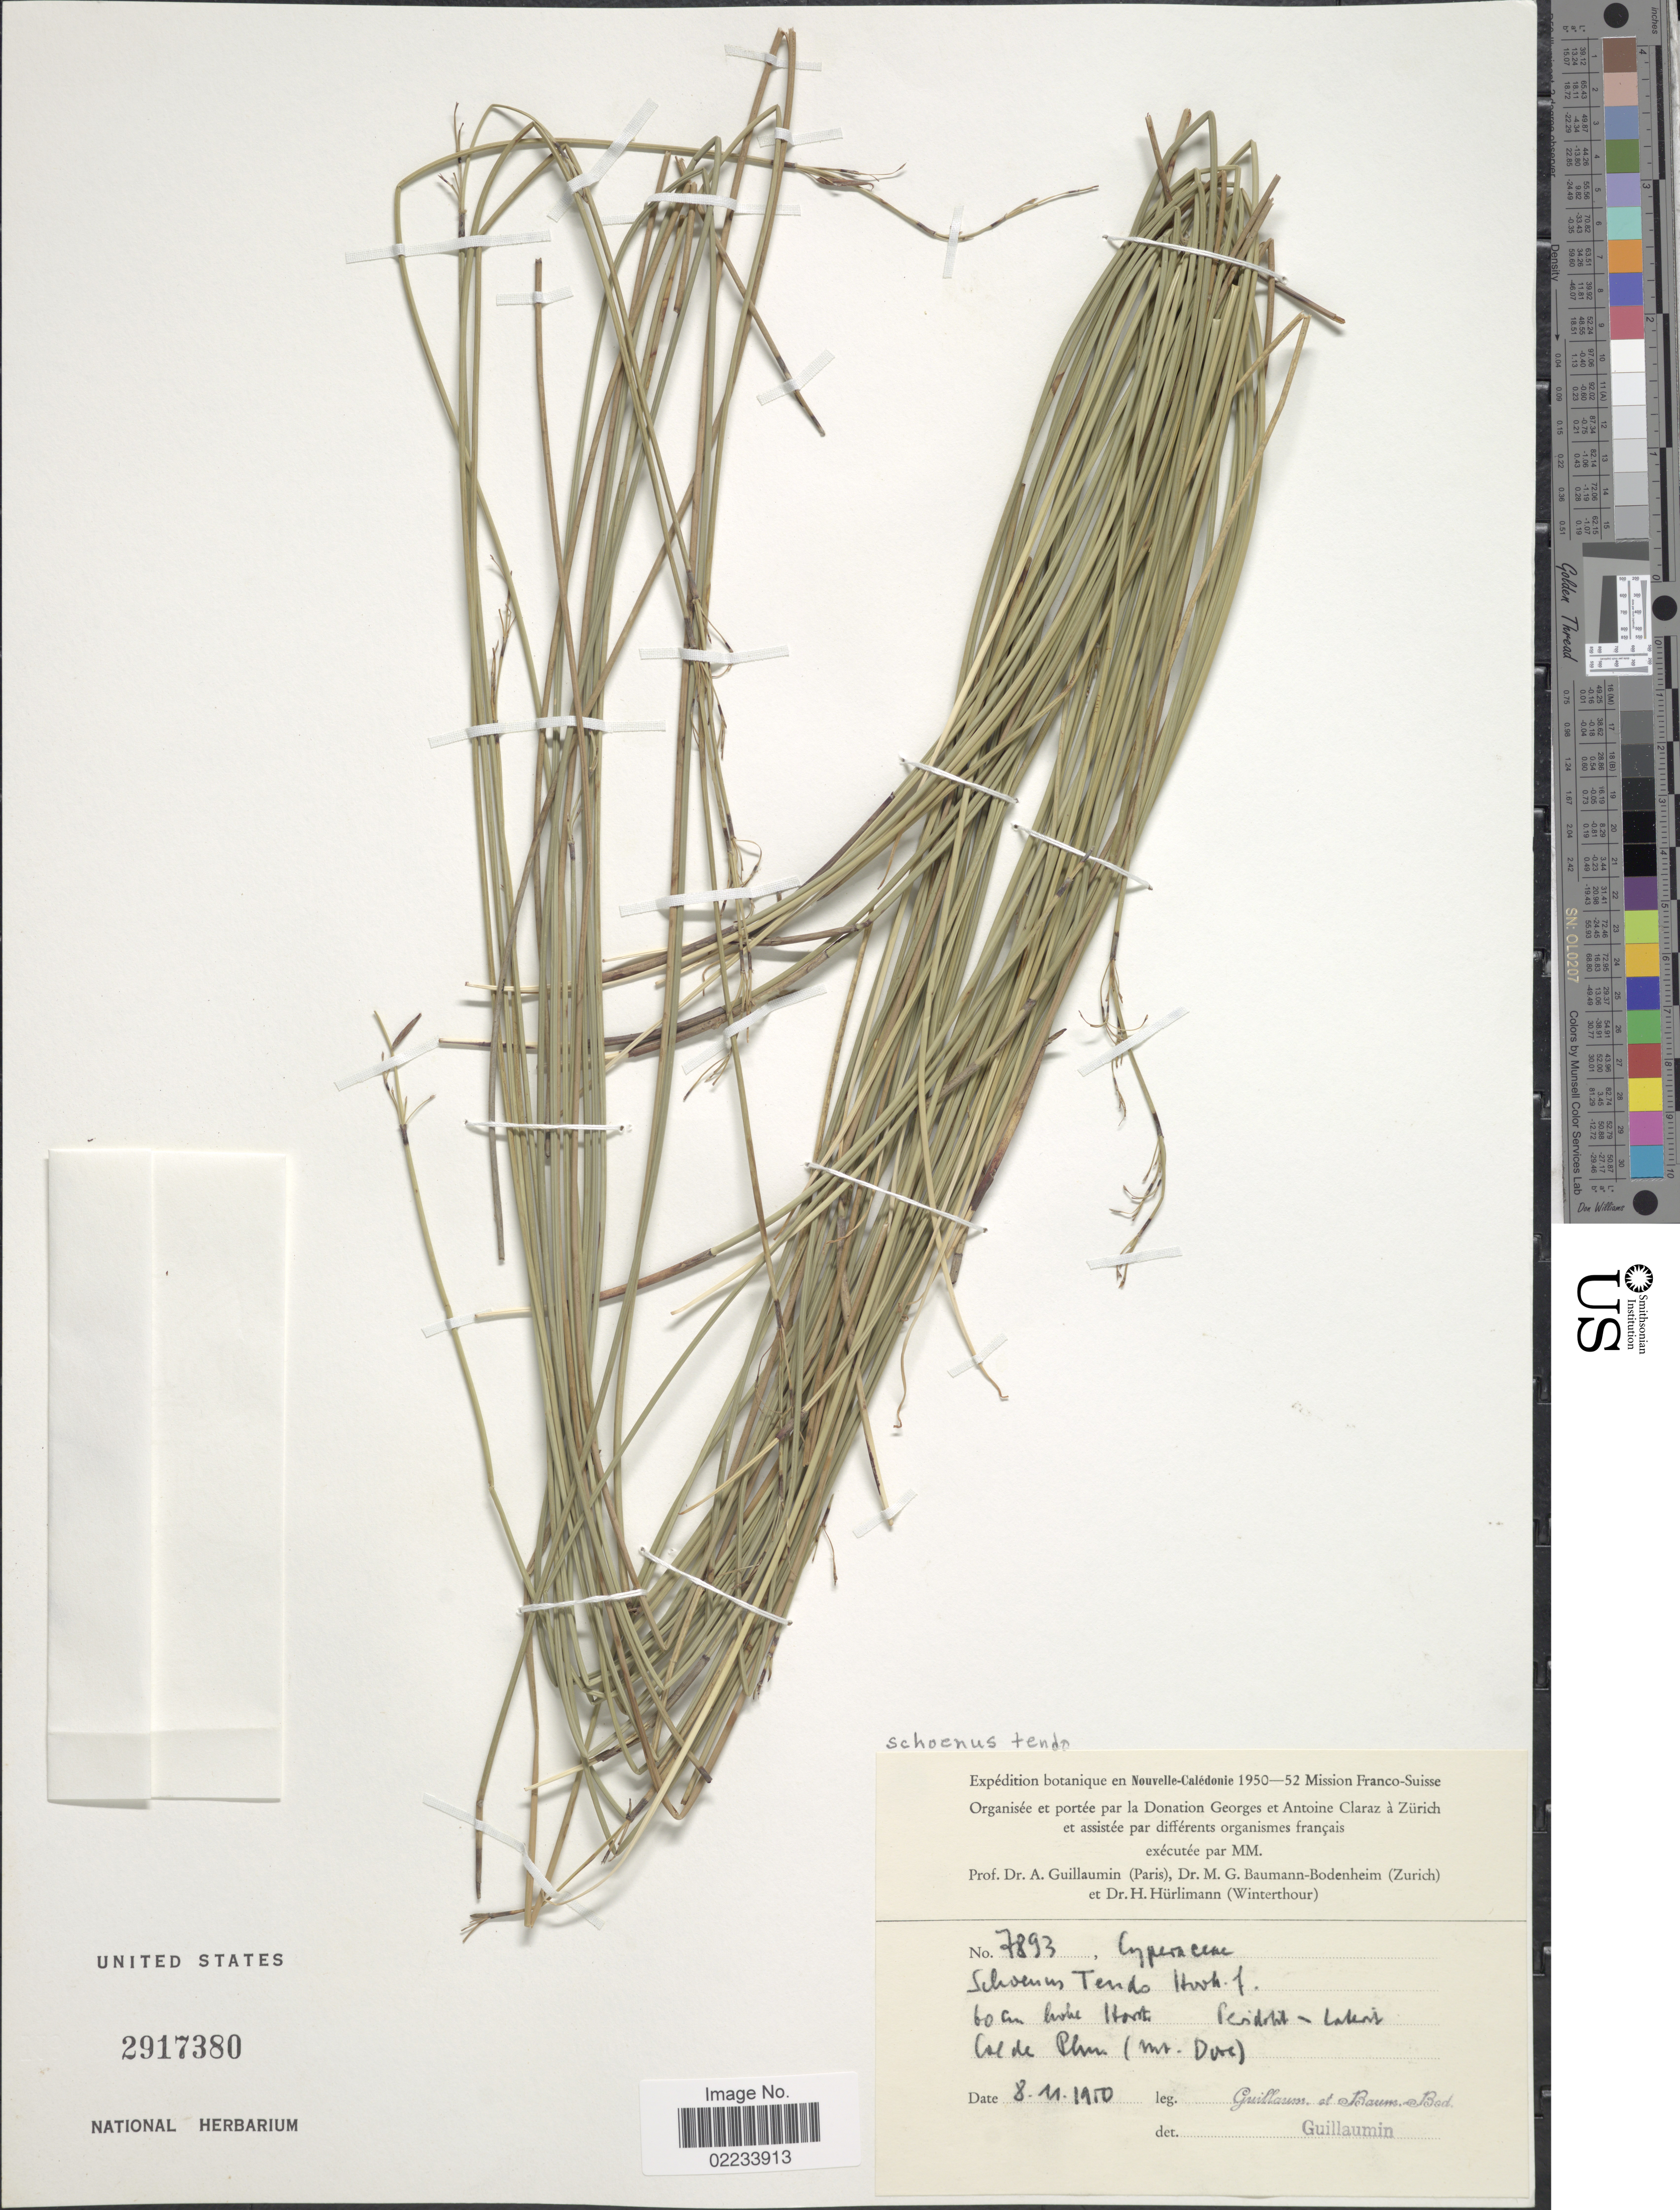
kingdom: Plantae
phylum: Tracheophyta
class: Liliopsida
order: Poales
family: Cyperaceae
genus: Schoenus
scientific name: Schoenus tendo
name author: (Hook. f.) Hook. f.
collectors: A. Guillaumin, M. G. Baumann-Bodenheim & H. Hürlimann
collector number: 7893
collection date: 1950-11-08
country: New Caledonia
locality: Col de Plum (Mt Dovre) [interpreted]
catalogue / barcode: US 2917380